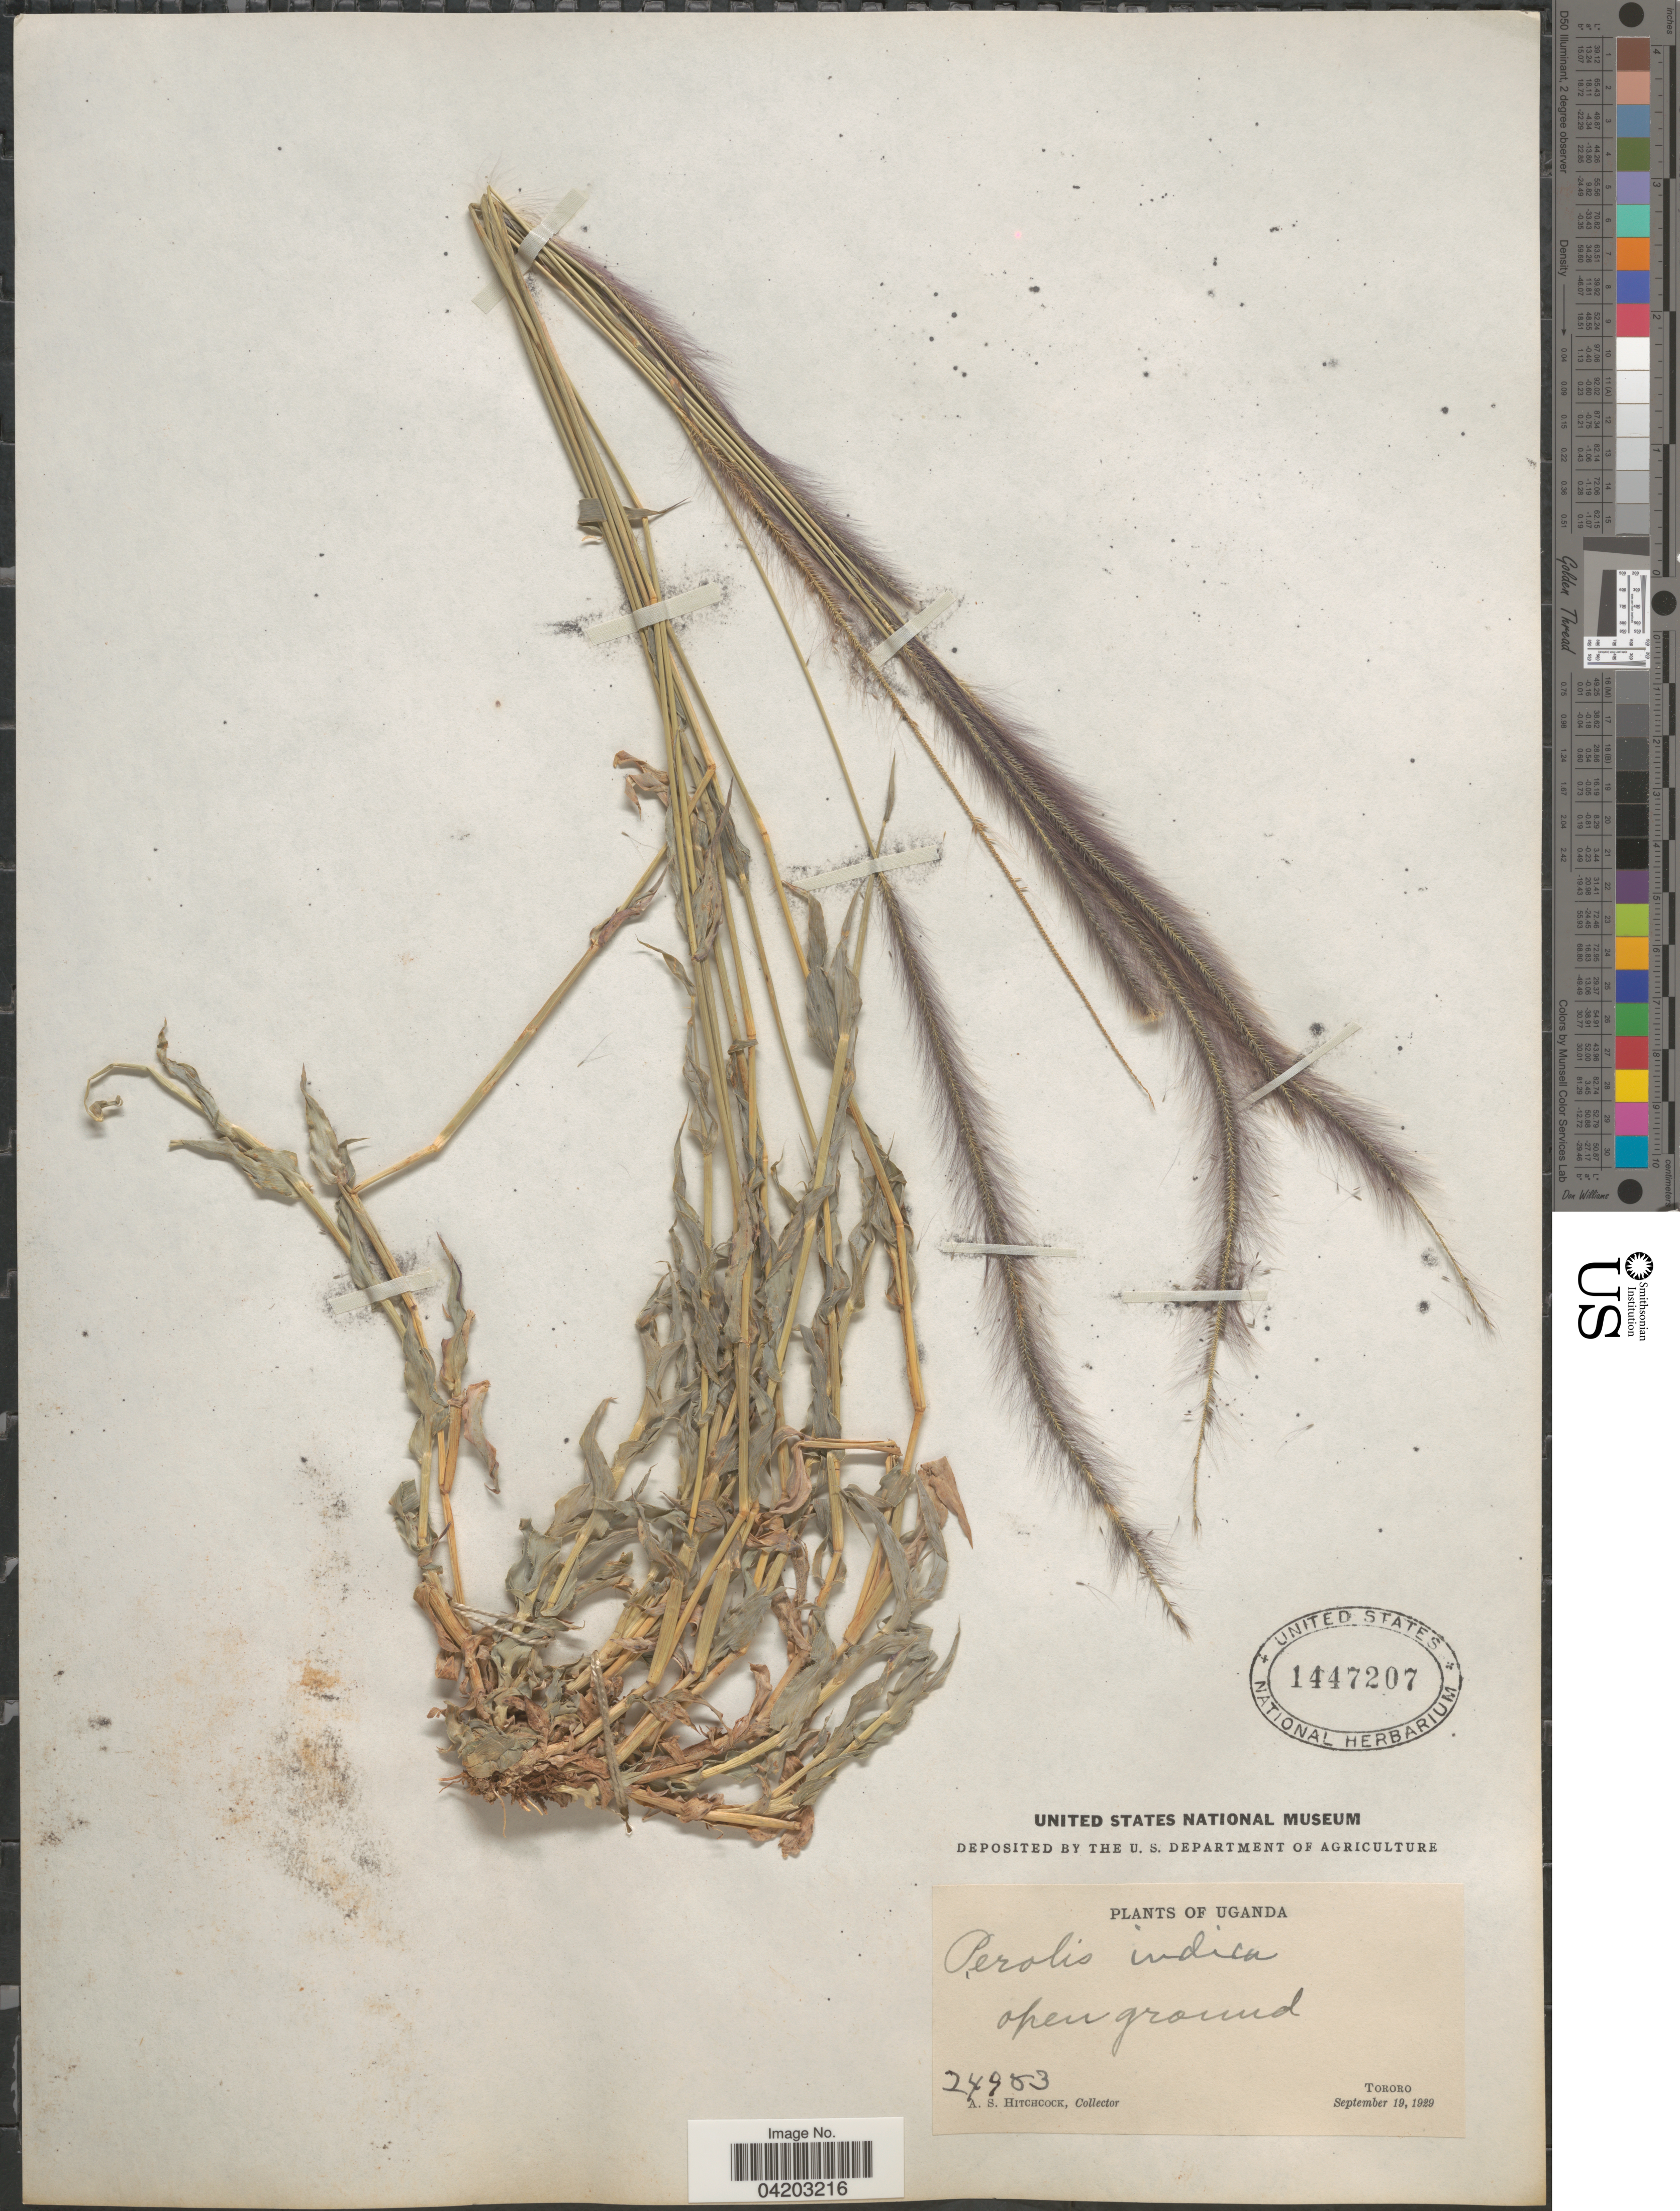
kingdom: Plantae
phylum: Tracheophyta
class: Liliopsida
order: Poales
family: Poaceae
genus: Perotis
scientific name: Perotis indica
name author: (L.) Kuntze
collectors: A. S. Hitchcock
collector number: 24983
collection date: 1929-09-19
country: Uganda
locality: Tororo.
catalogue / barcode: US 1447207